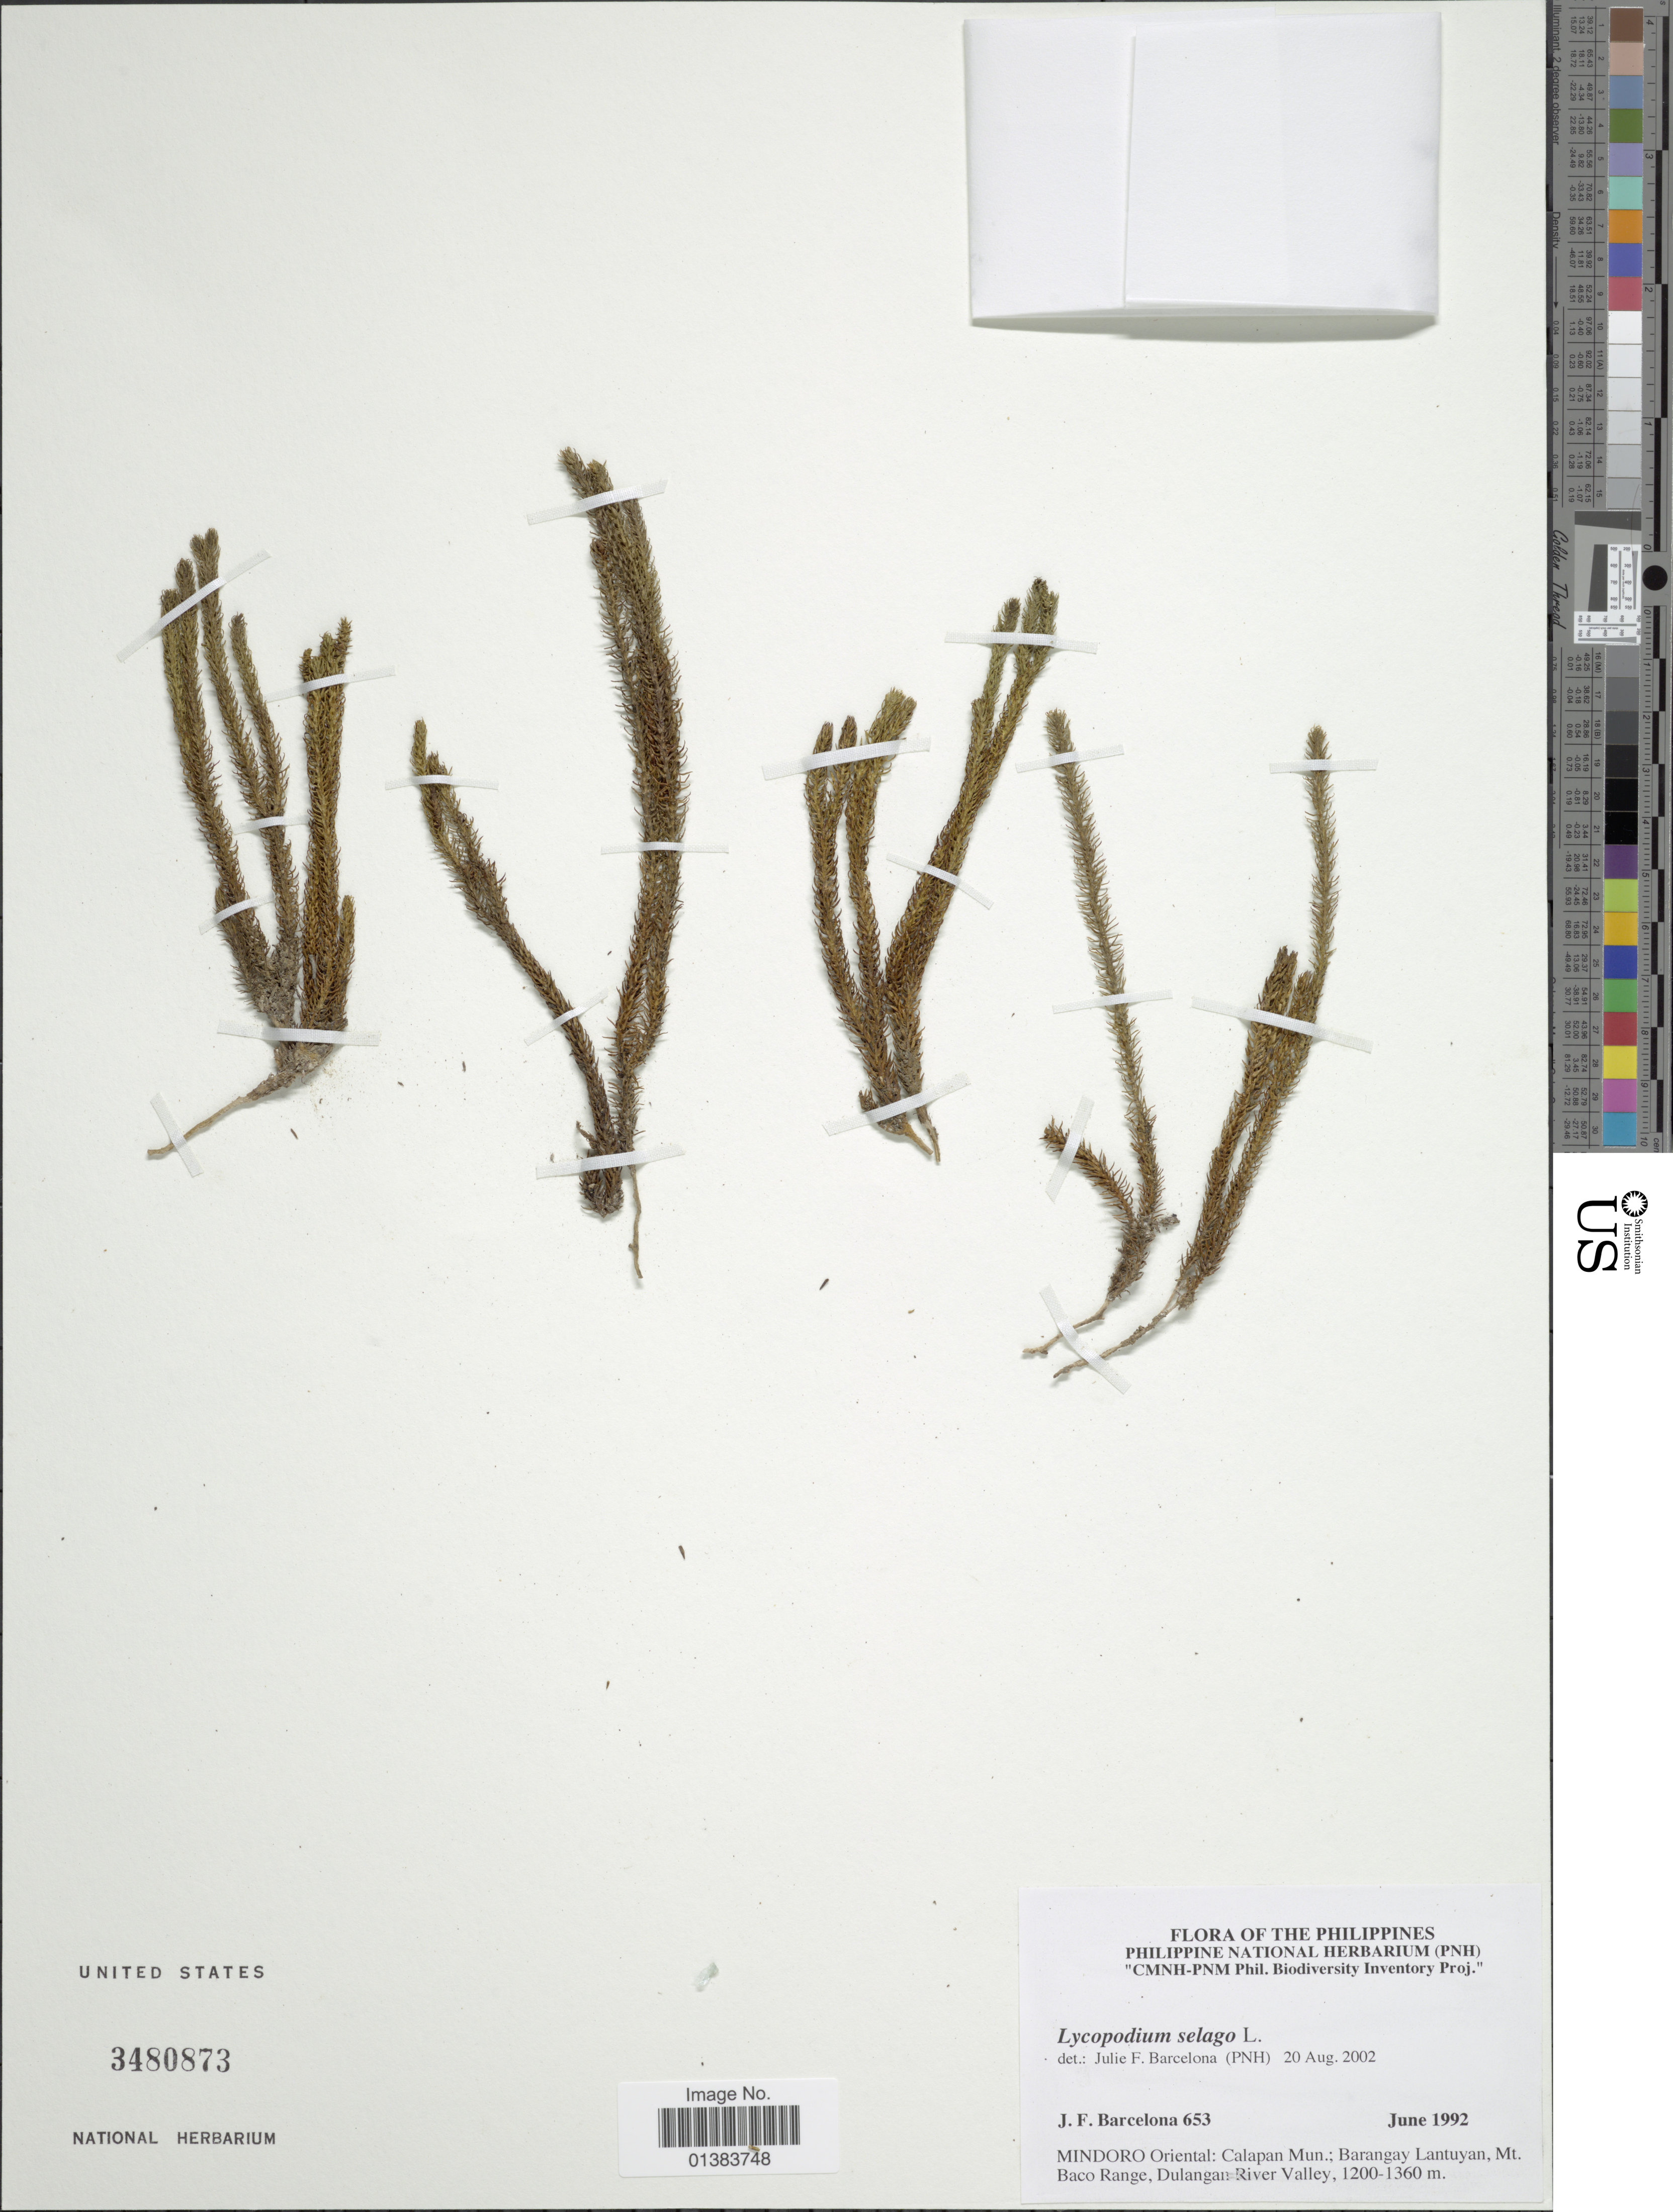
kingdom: Plantae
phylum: Tracheophyta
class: Lycopodiopsida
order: Lycopodiales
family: Lycopodiaceae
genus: Huperzia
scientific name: Huperzia selago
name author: (L.) Bernh. ex Schrank & Mart.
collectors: J. F. Barcelona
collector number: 653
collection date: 1992-06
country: Philippines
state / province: Mimaropa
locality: Mindoro Oriental: Calapan Mun.; Barangay Lantuyan, Mt. Baco Range, Dulangan River Valley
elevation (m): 1200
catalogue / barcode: US 3480873